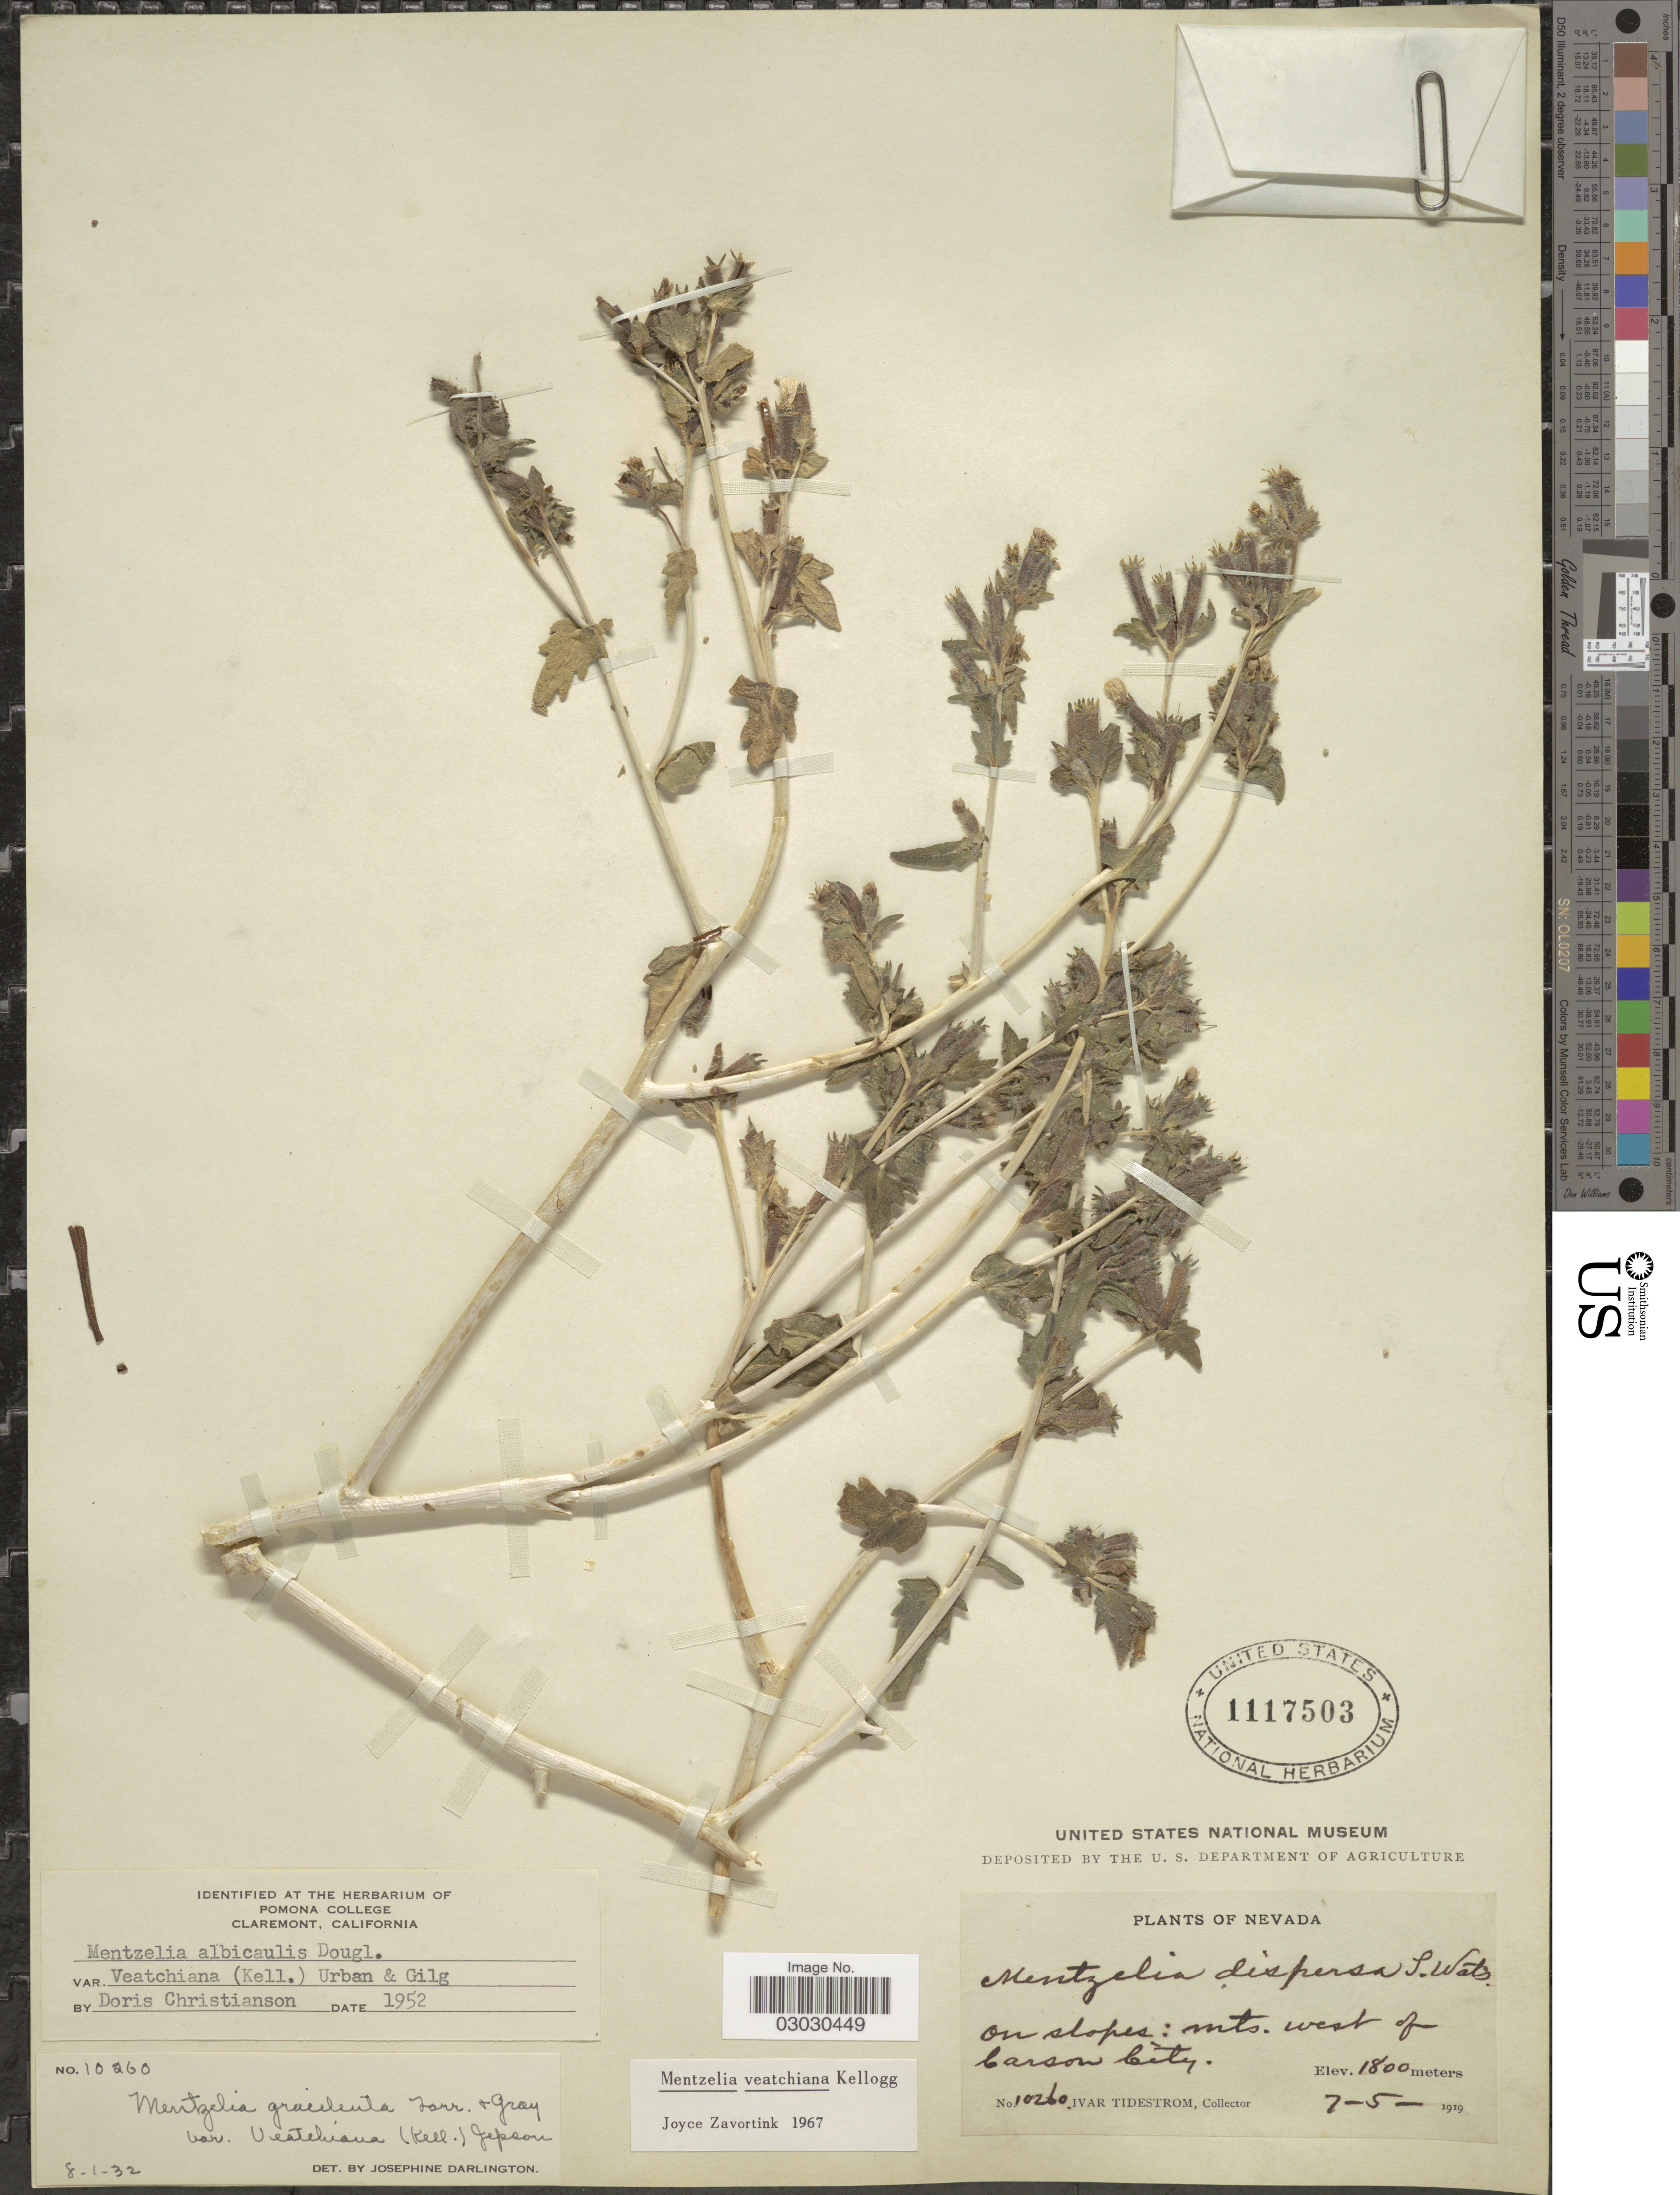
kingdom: Plantae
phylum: Tracheophyta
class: Magnoliopsida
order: Cornales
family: Loasaceae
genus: Mentzelia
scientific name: Mentzelia veatchiana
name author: Kellogg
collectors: I. F. Tidestrom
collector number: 10260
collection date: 1919-07-05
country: United States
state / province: Nevada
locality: On slopes: Mts. west of Carson City.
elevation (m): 1800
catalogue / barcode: US 1117503